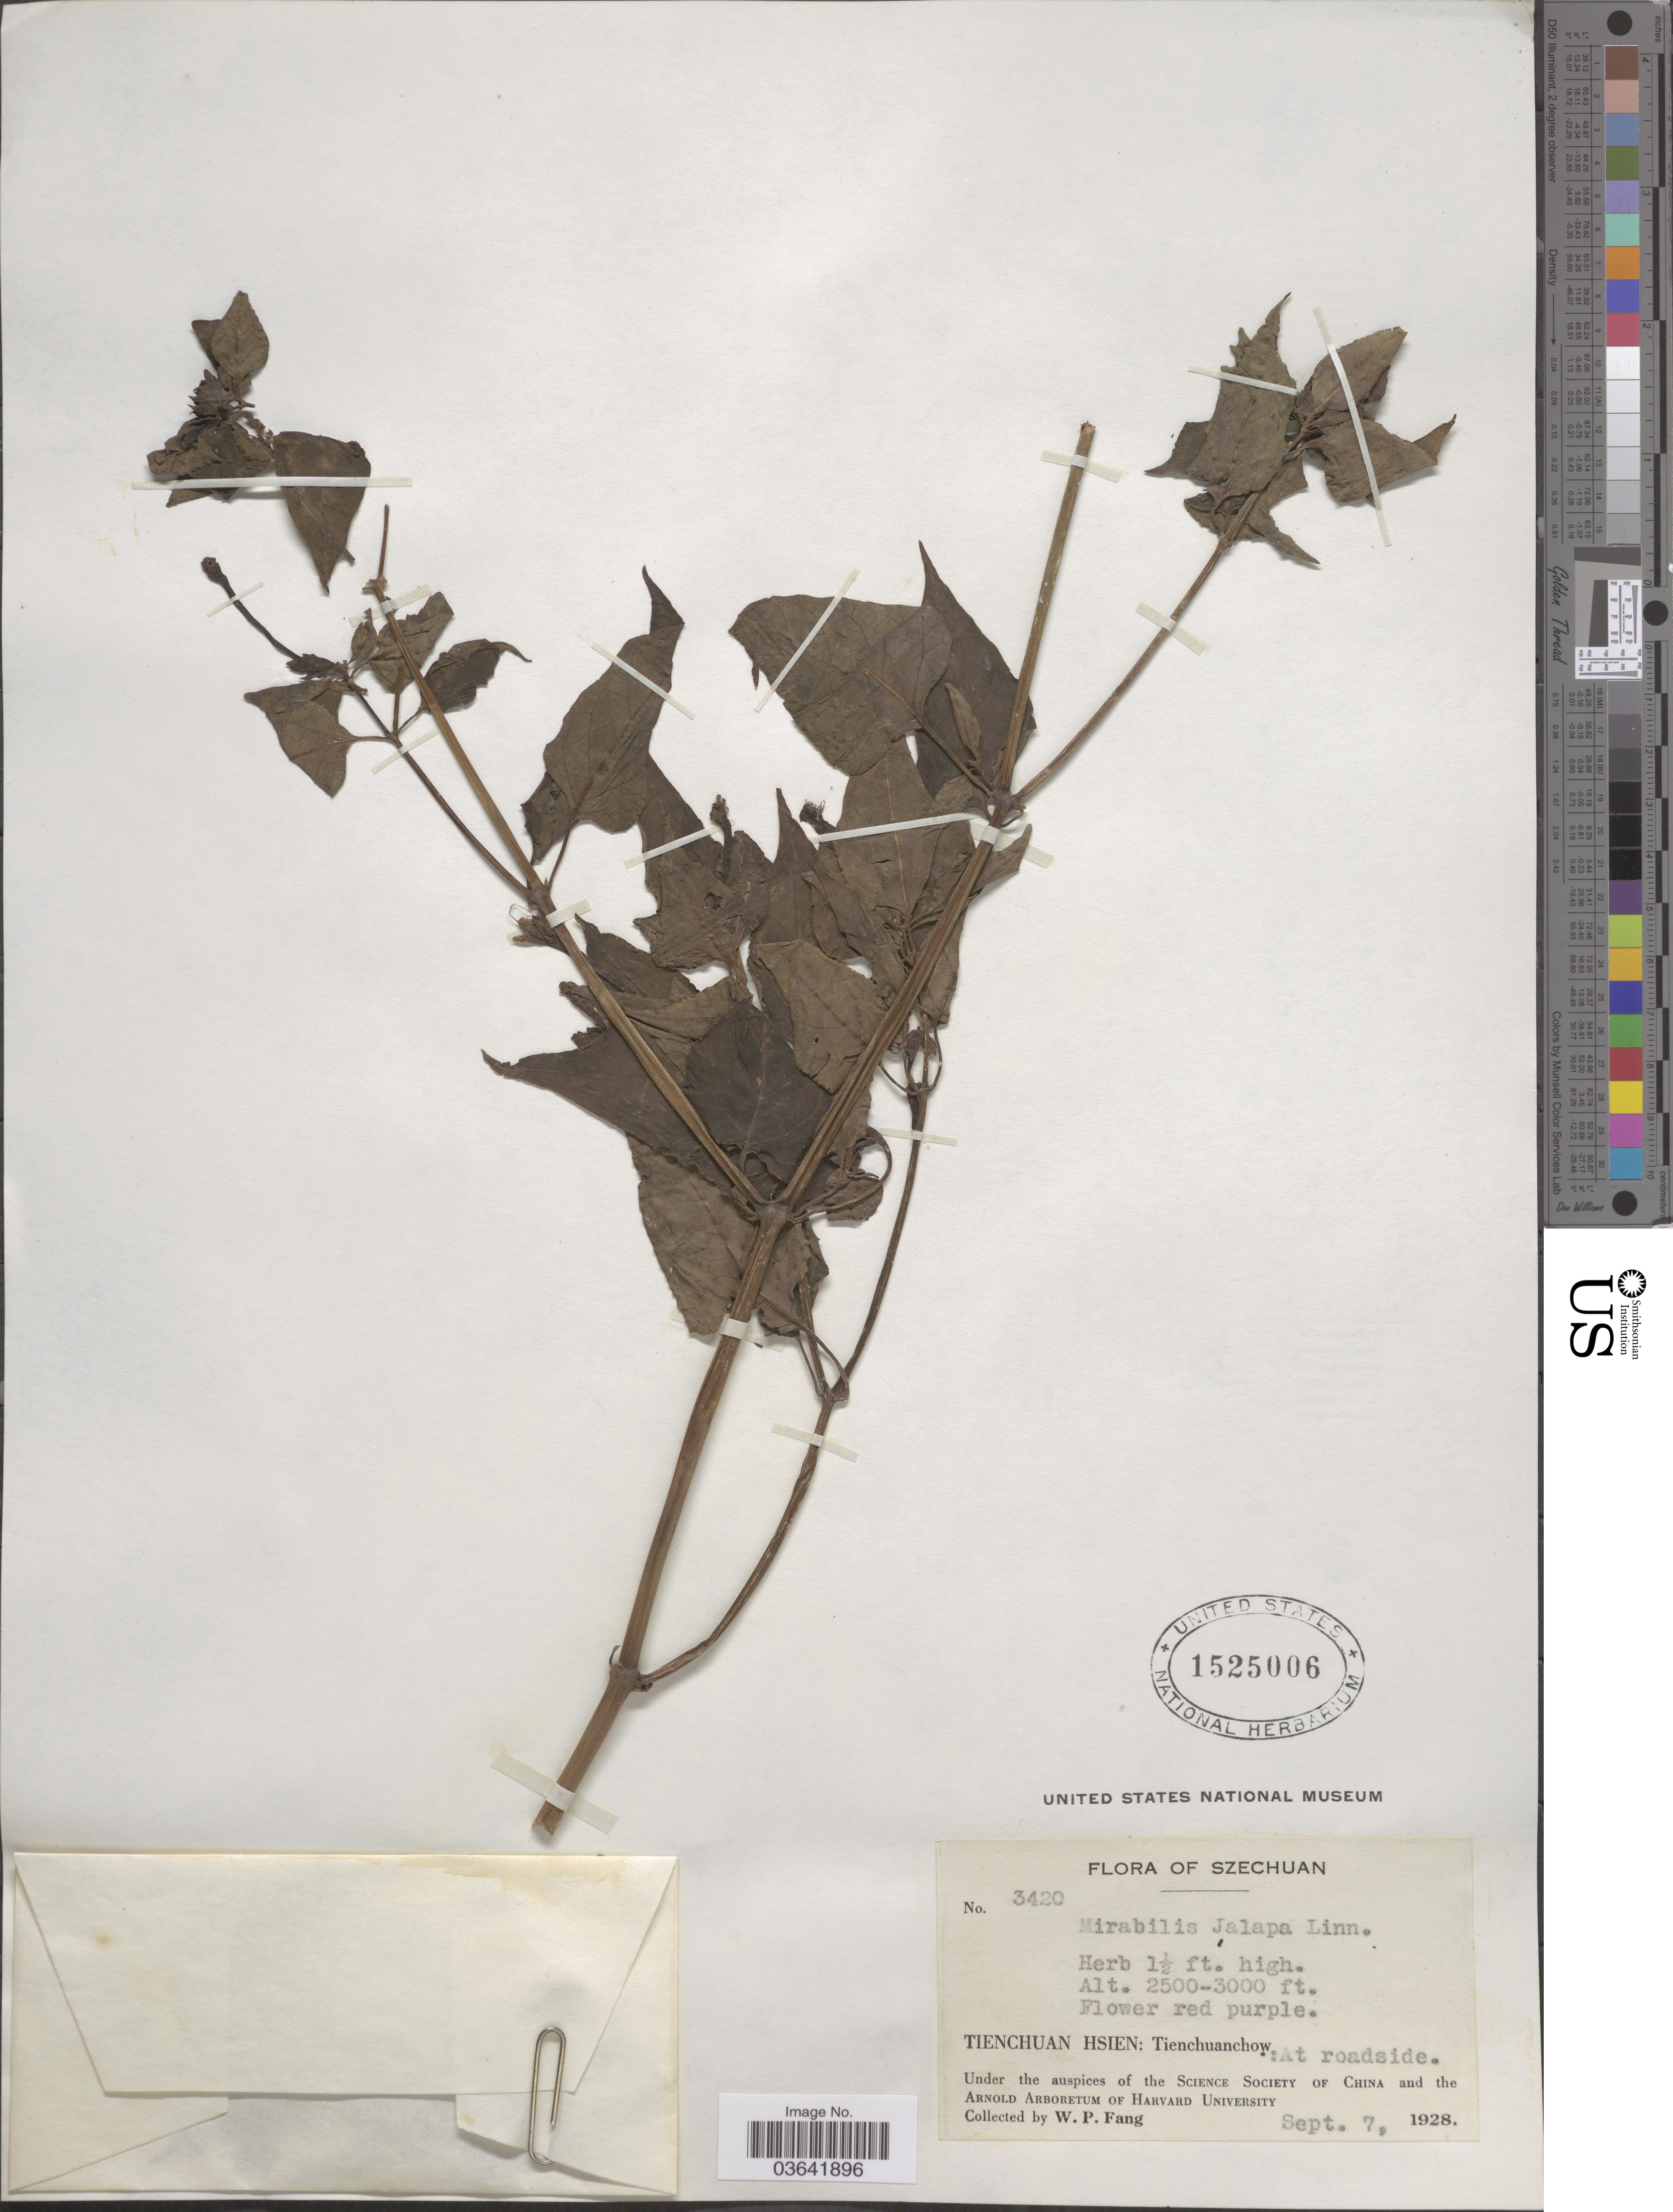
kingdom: Plantae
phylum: Tracheophyta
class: Magnoliopsida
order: Caryophyllales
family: Nyctaginaceae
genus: Mirabilis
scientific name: Mirabilis jalapa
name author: L.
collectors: W. P. Fang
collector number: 3420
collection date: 1928-09-07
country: China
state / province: Sichuan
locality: Szechuan. Tienchuan Hsien: Tienchuanchow.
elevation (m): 762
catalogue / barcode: US 1525006